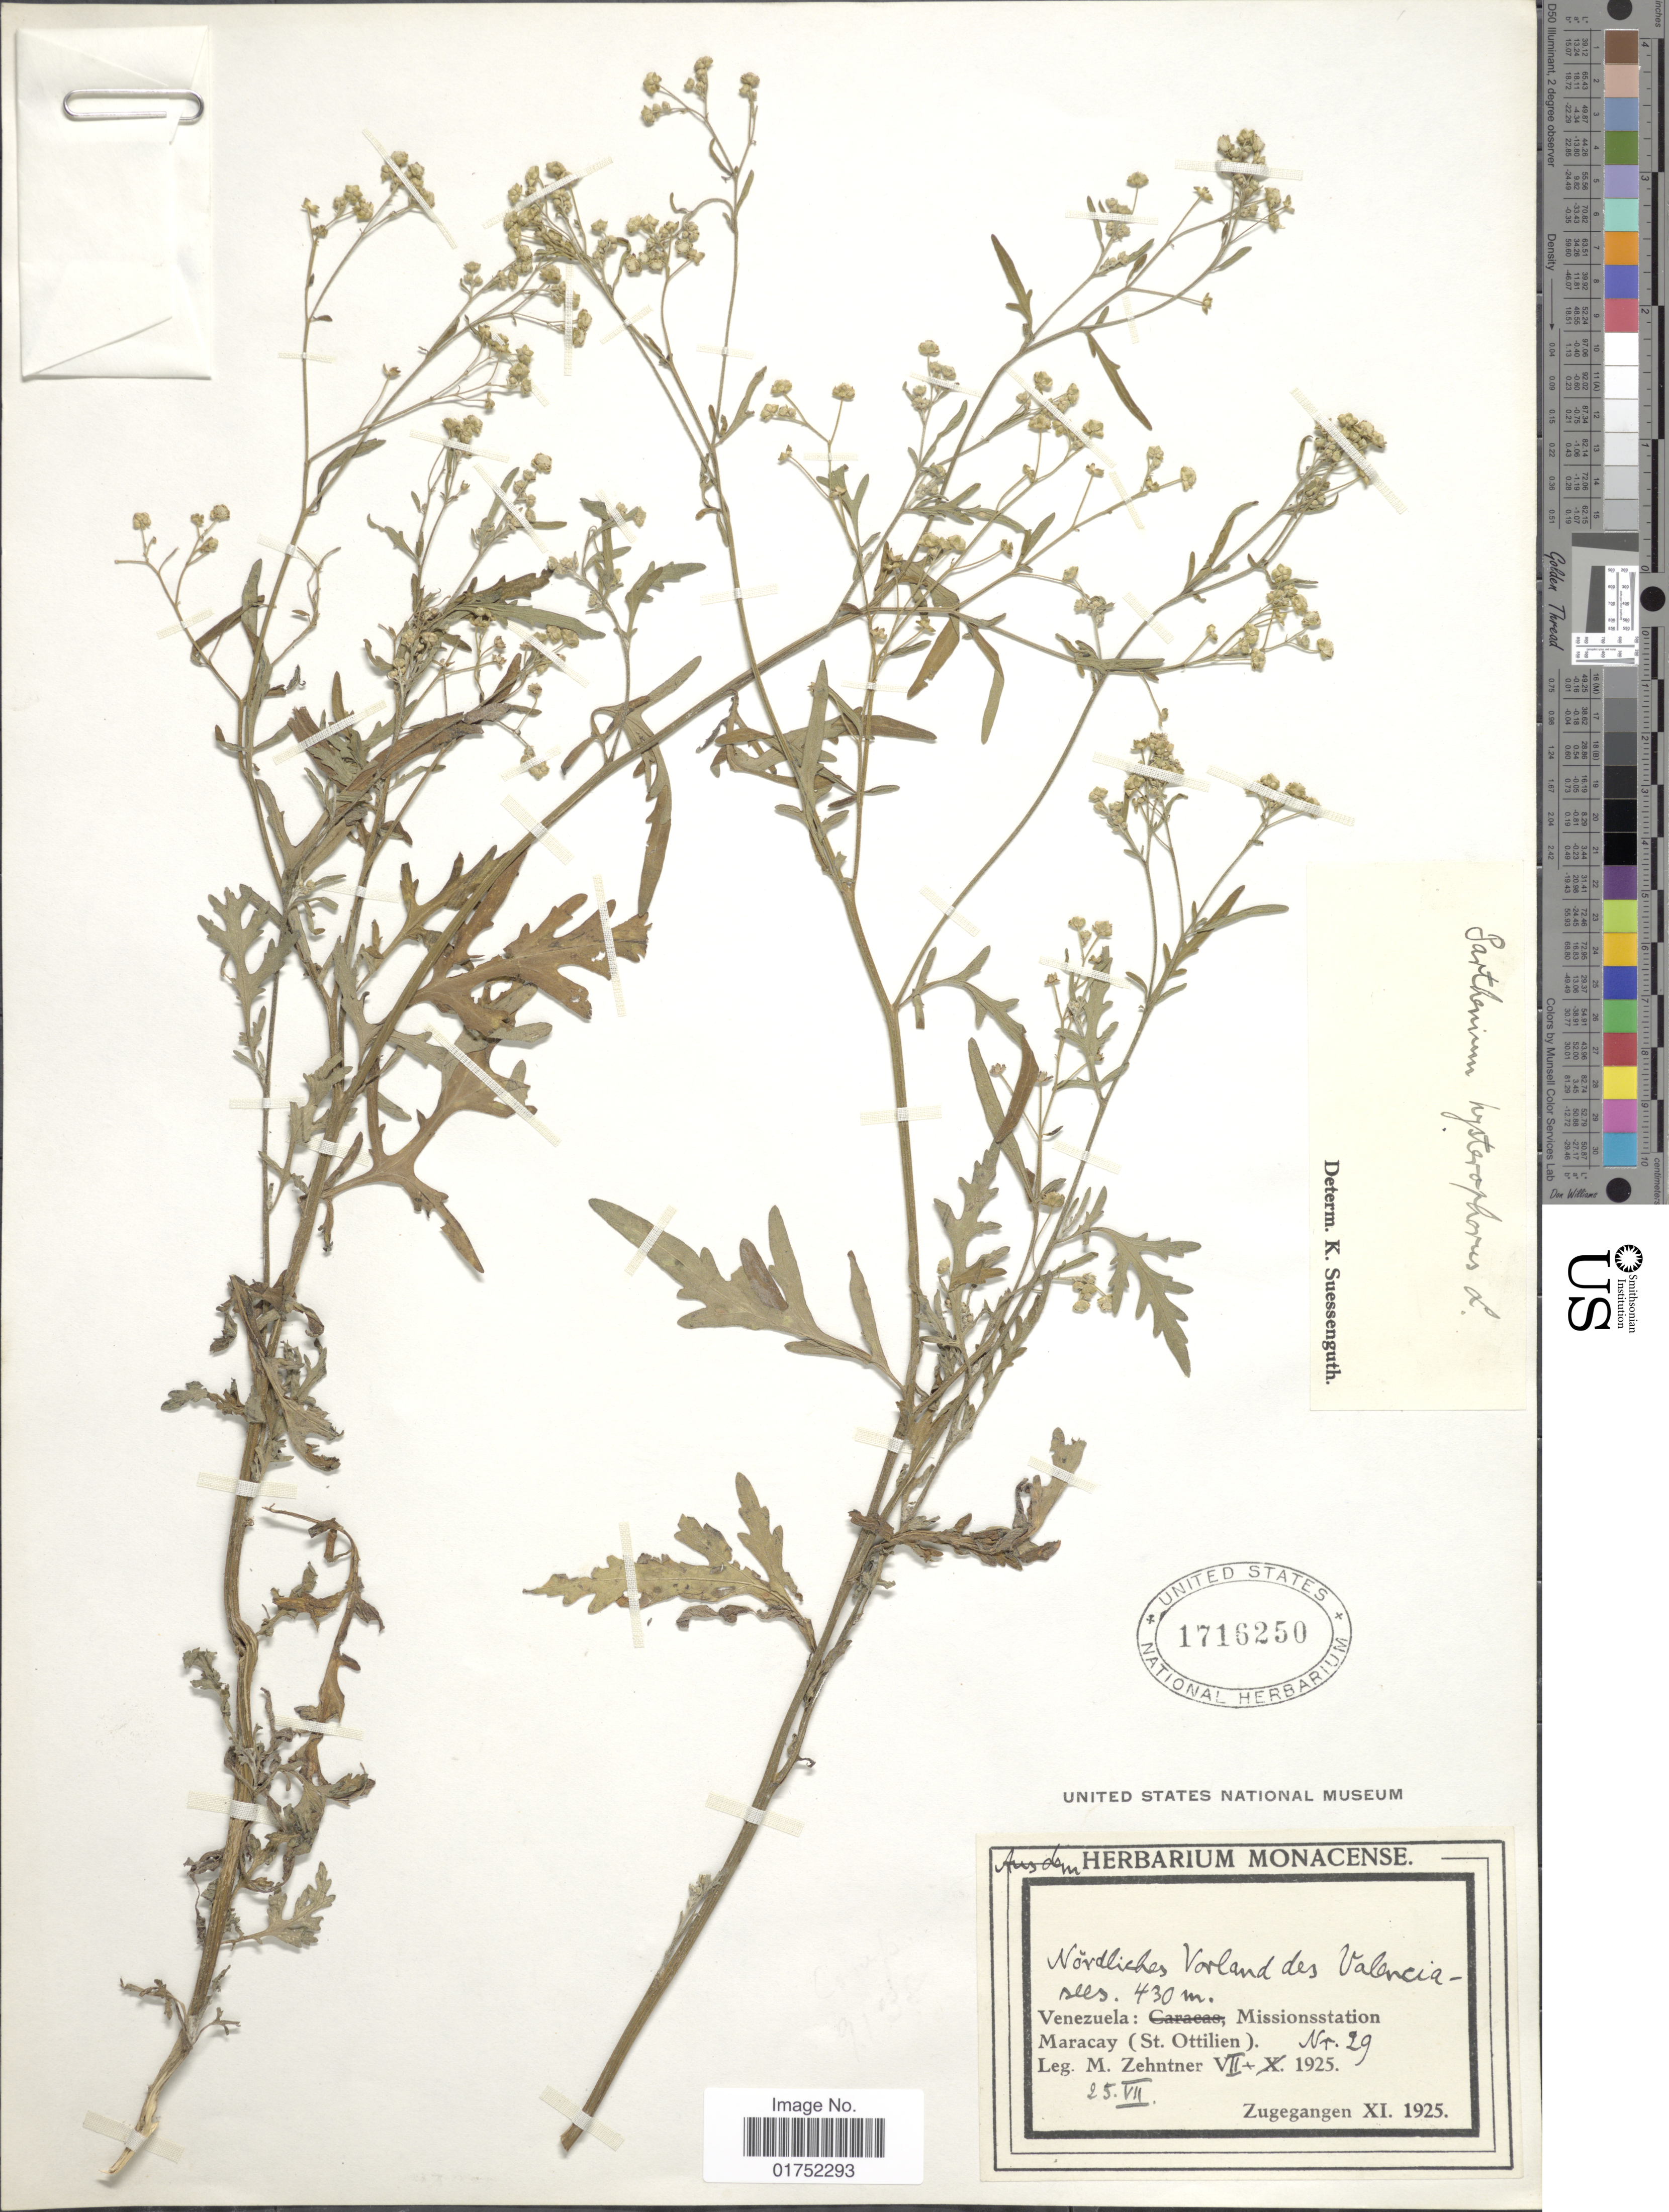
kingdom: Plantae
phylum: Tracheophyta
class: Magnoliopsida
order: Asterales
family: Asteraceae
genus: Parthenium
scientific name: Parthenium hysterophorus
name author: L.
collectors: M. Zehntner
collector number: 29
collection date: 1925-07-25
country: Venezuela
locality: Nordliches Vorland des Valenciasees, Missionsstation, Maracay (St. Ottilien)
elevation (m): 430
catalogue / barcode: US 1716250